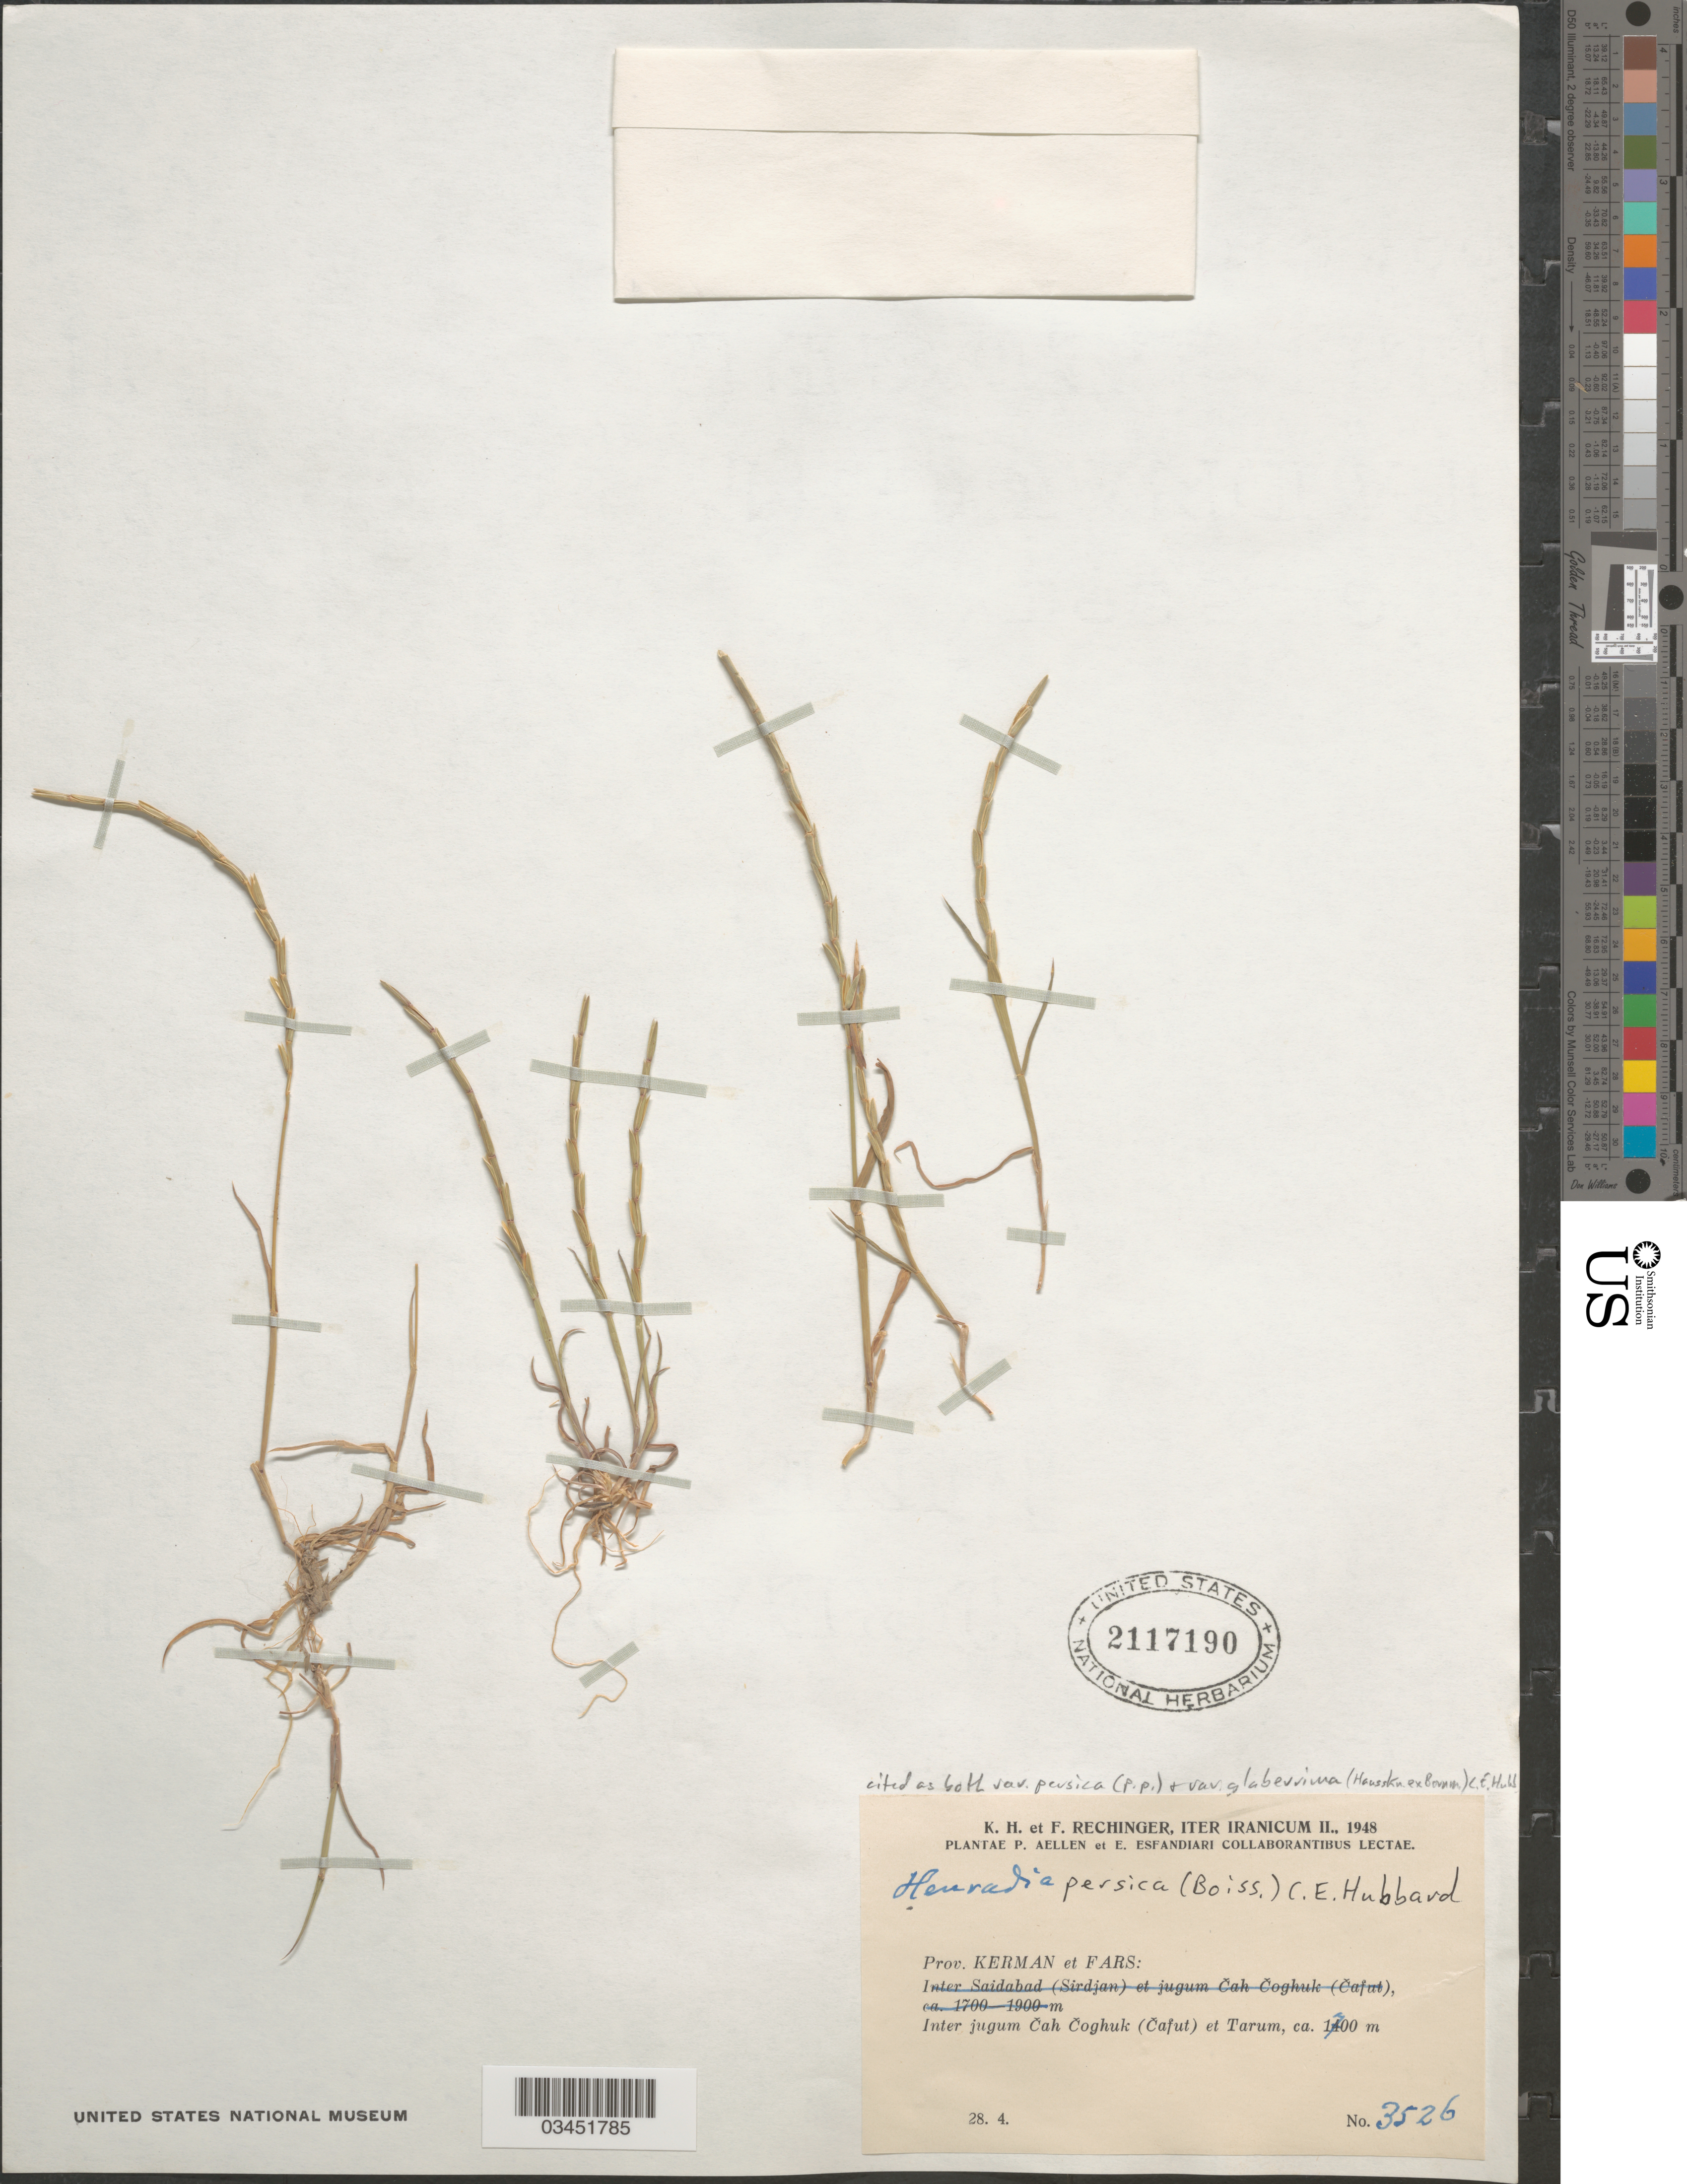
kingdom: Plantae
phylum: Tracheophyta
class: Liliopsida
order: Poales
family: Poaceae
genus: Henrardia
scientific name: Henrardia persica var. glaberrima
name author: (Hausskn. ex Bornm.) C.E. Hubb.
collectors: K. H. Rechinger & F. Rechinger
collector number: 3526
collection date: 1948-04-28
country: Iran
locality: Prov. Kerman et Fars: Inter jugum Čah Čoghuk (Čafut) et Tarum. Iter Iranicum II., 1948.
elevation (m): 1300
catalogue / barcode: US 2117190